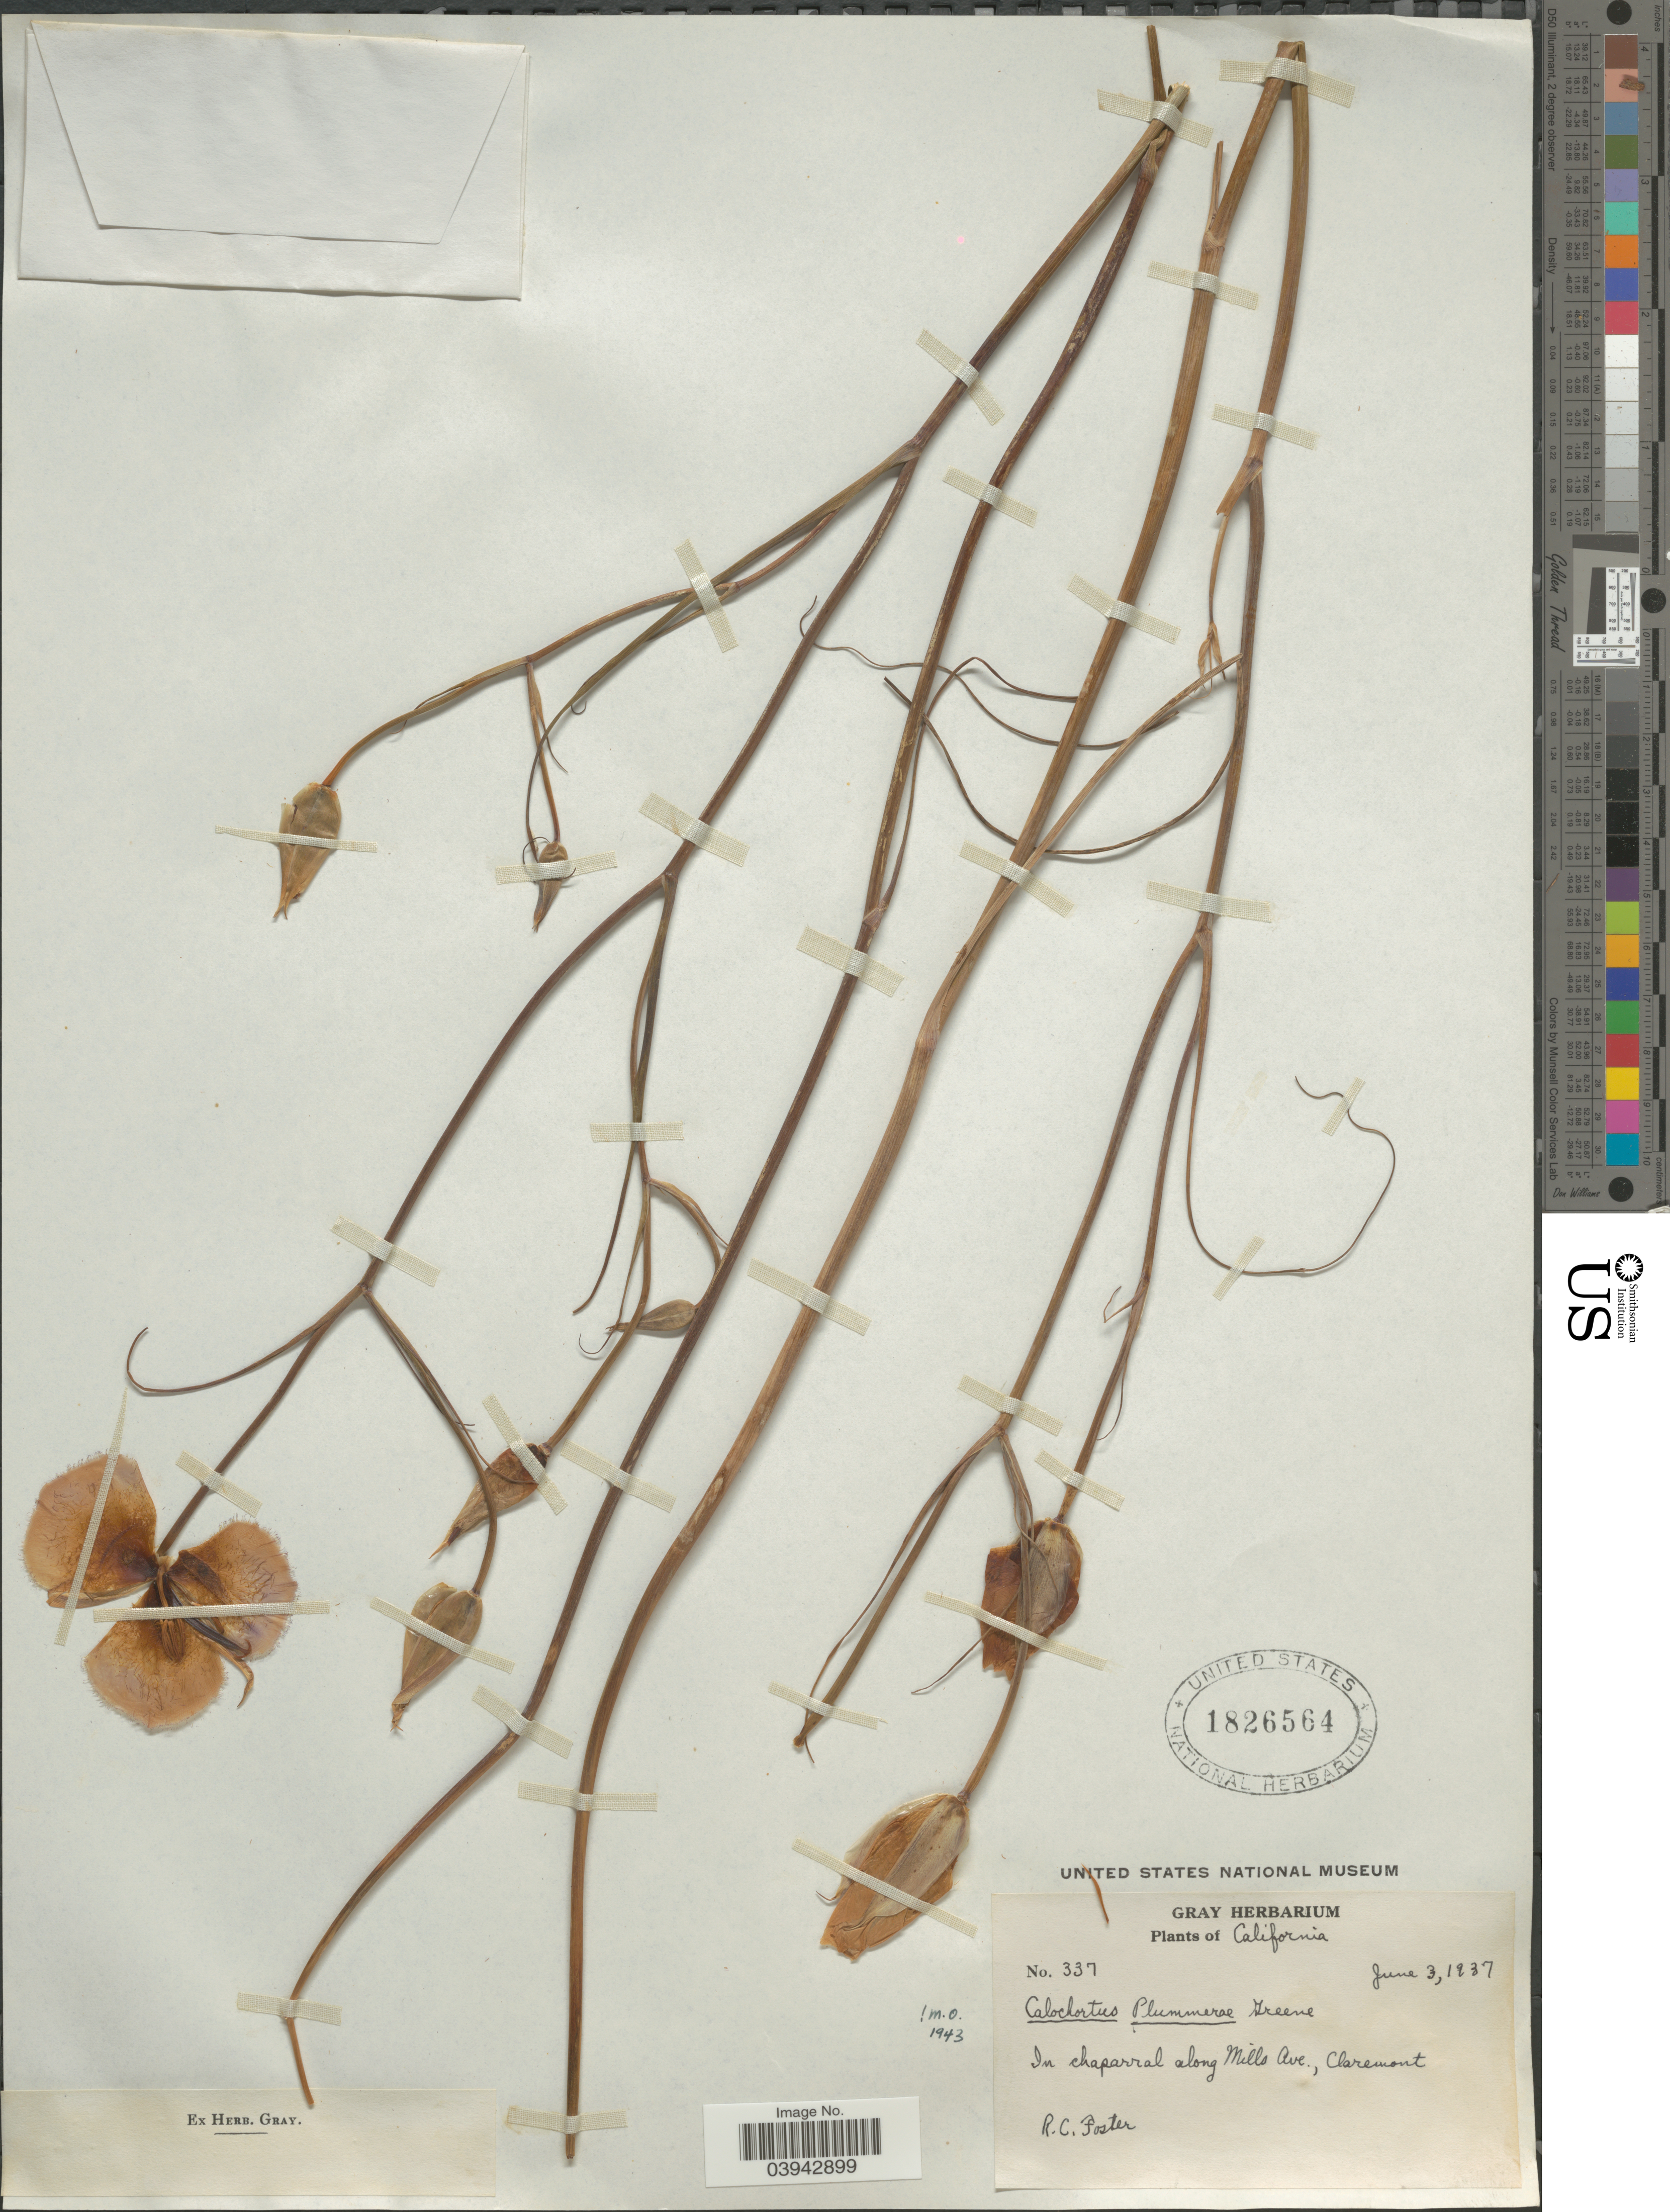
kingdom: Plantae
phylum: Tracheophyta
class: Liliopsida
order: Liliales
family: Liliaceae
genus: Calochortus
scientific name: Calochortus plummerae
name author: Greene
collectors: R. C. Foster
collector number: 337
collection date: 1937-06-03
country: United States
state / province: California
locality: In chaparral along Mills Ave., Claremont.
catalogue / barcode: US 1826564